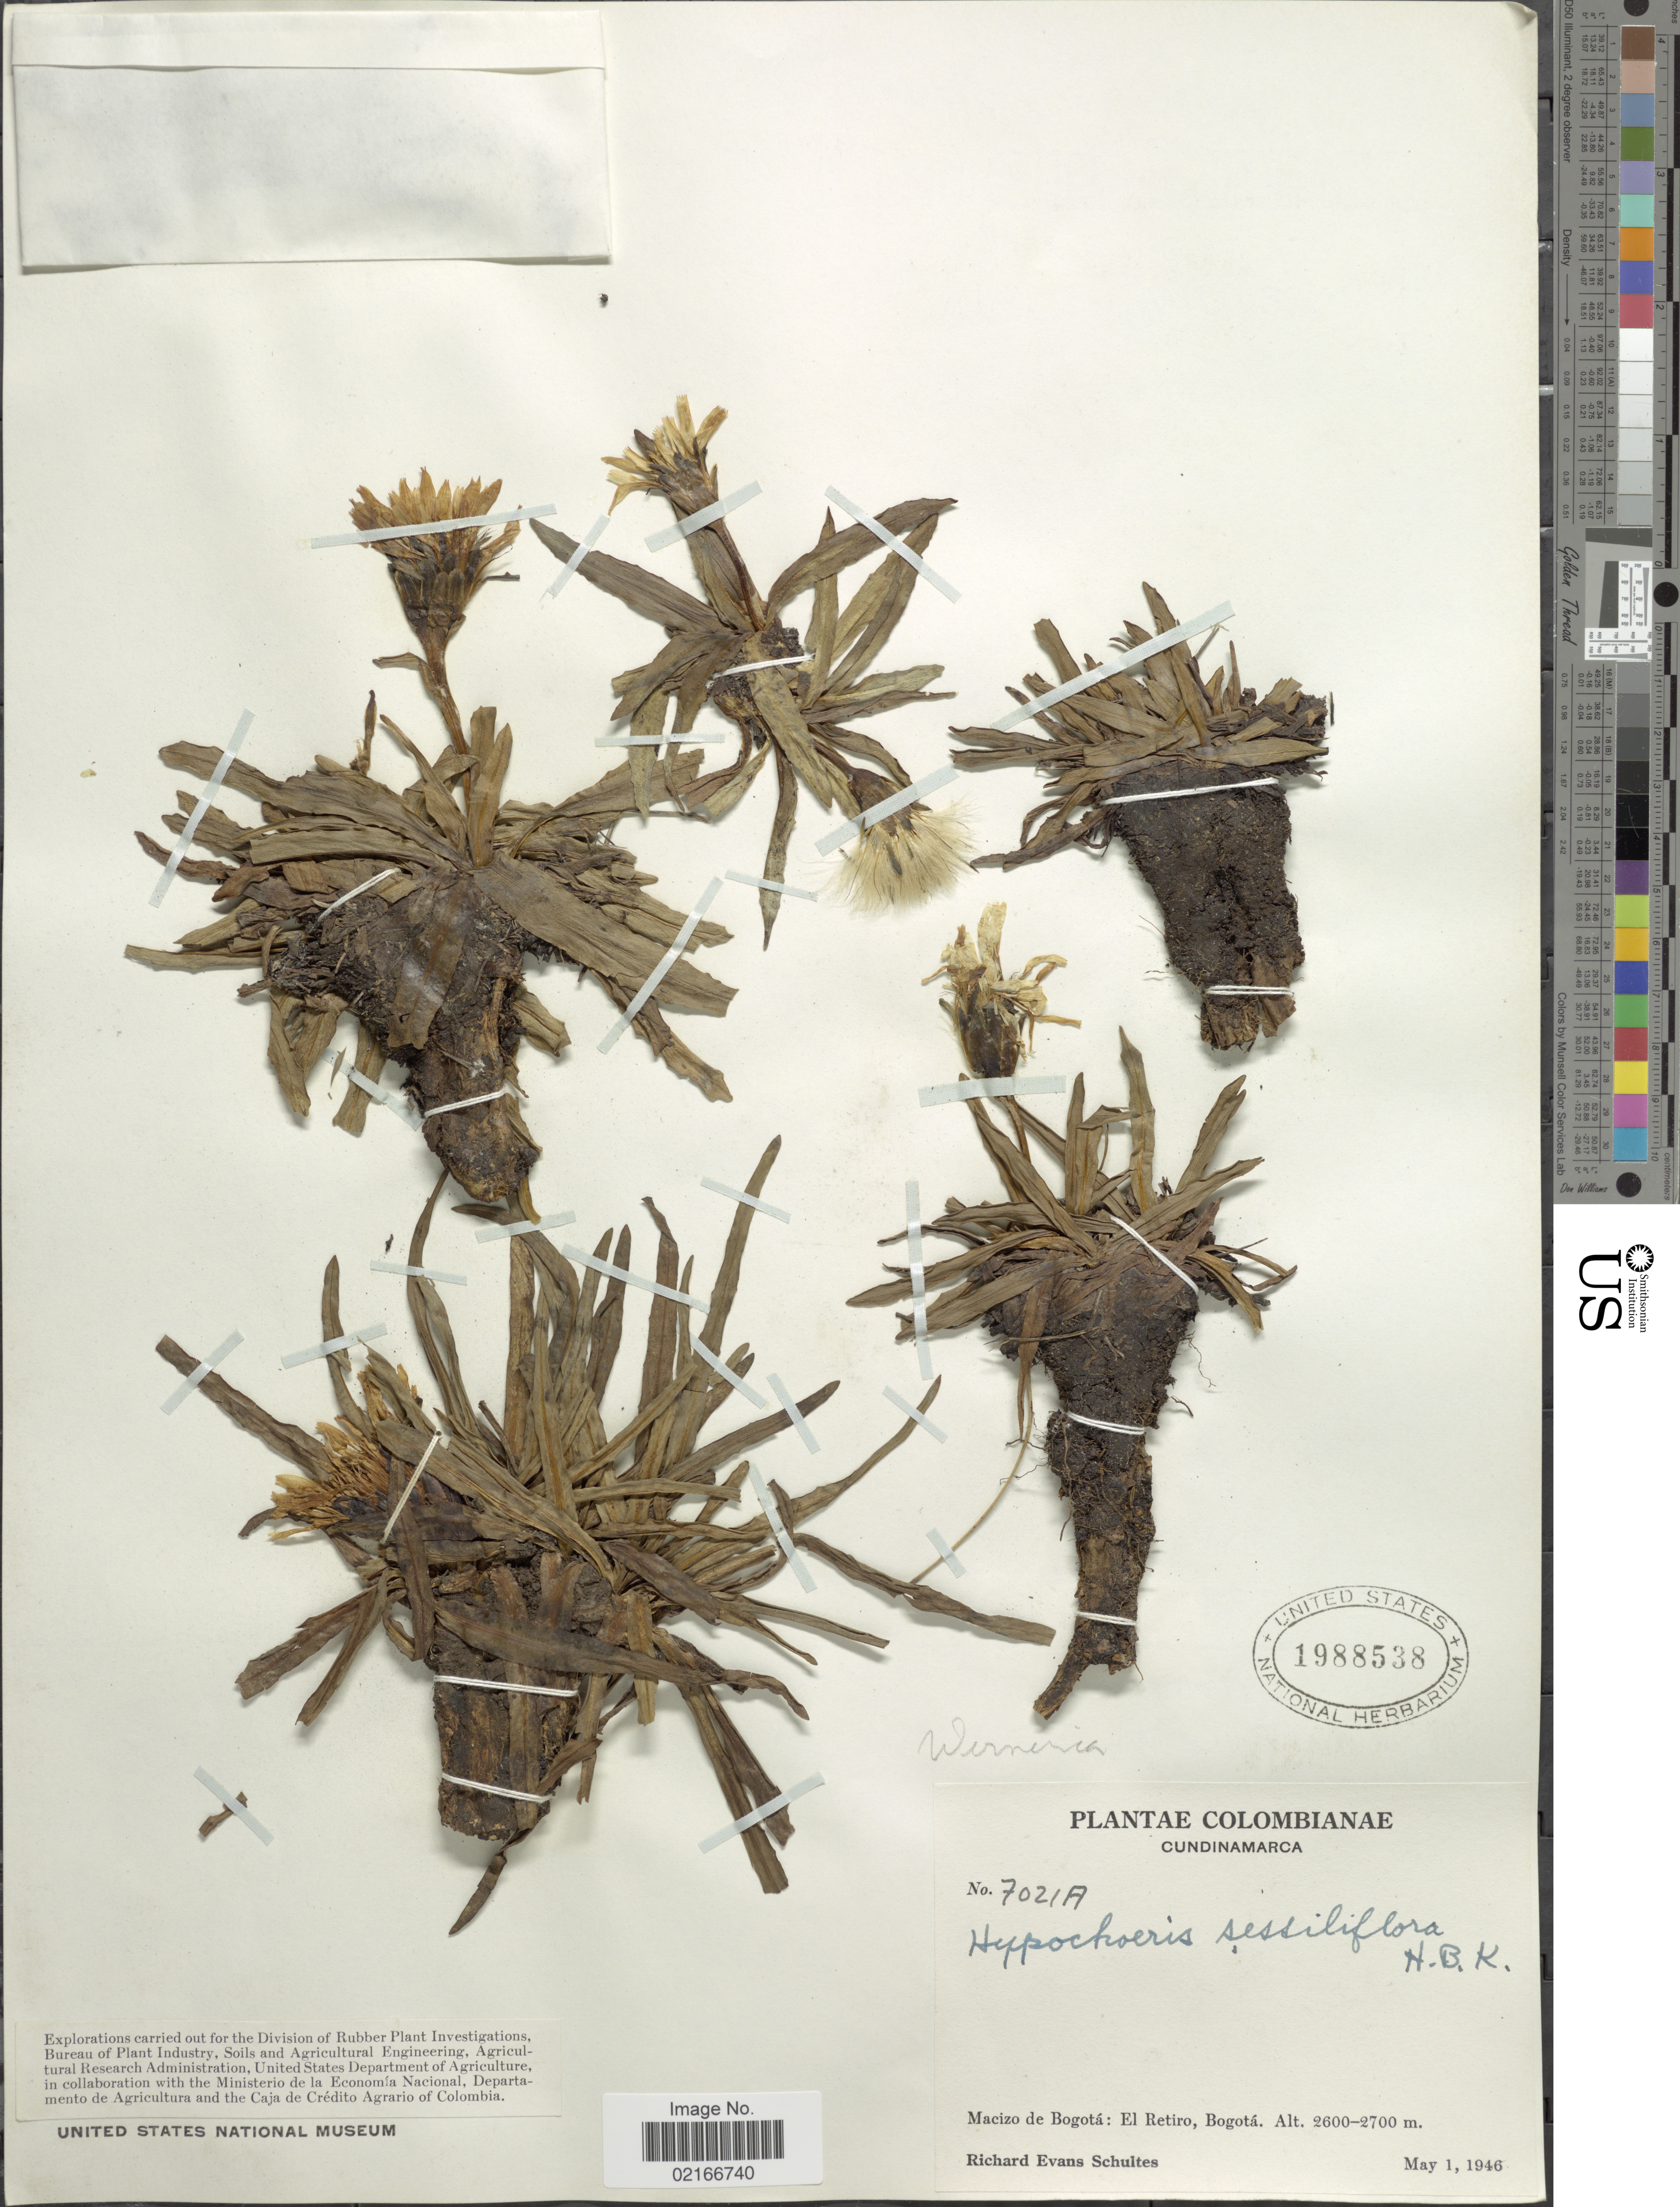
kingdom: Plantae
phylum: Tracheophyta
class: Magnoliopsida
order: Asterales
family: Asteraceae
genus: Hypochaeris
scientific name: Hypochaeris sessiflora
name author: Kunth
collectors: R. E. Schultes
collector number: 7021A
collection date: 1946-05-01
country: Colombia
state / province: Cundinamarca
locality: Macizo de Bogotá: El Retiro, Bogotá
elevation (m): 2600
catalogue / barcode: US 1988538